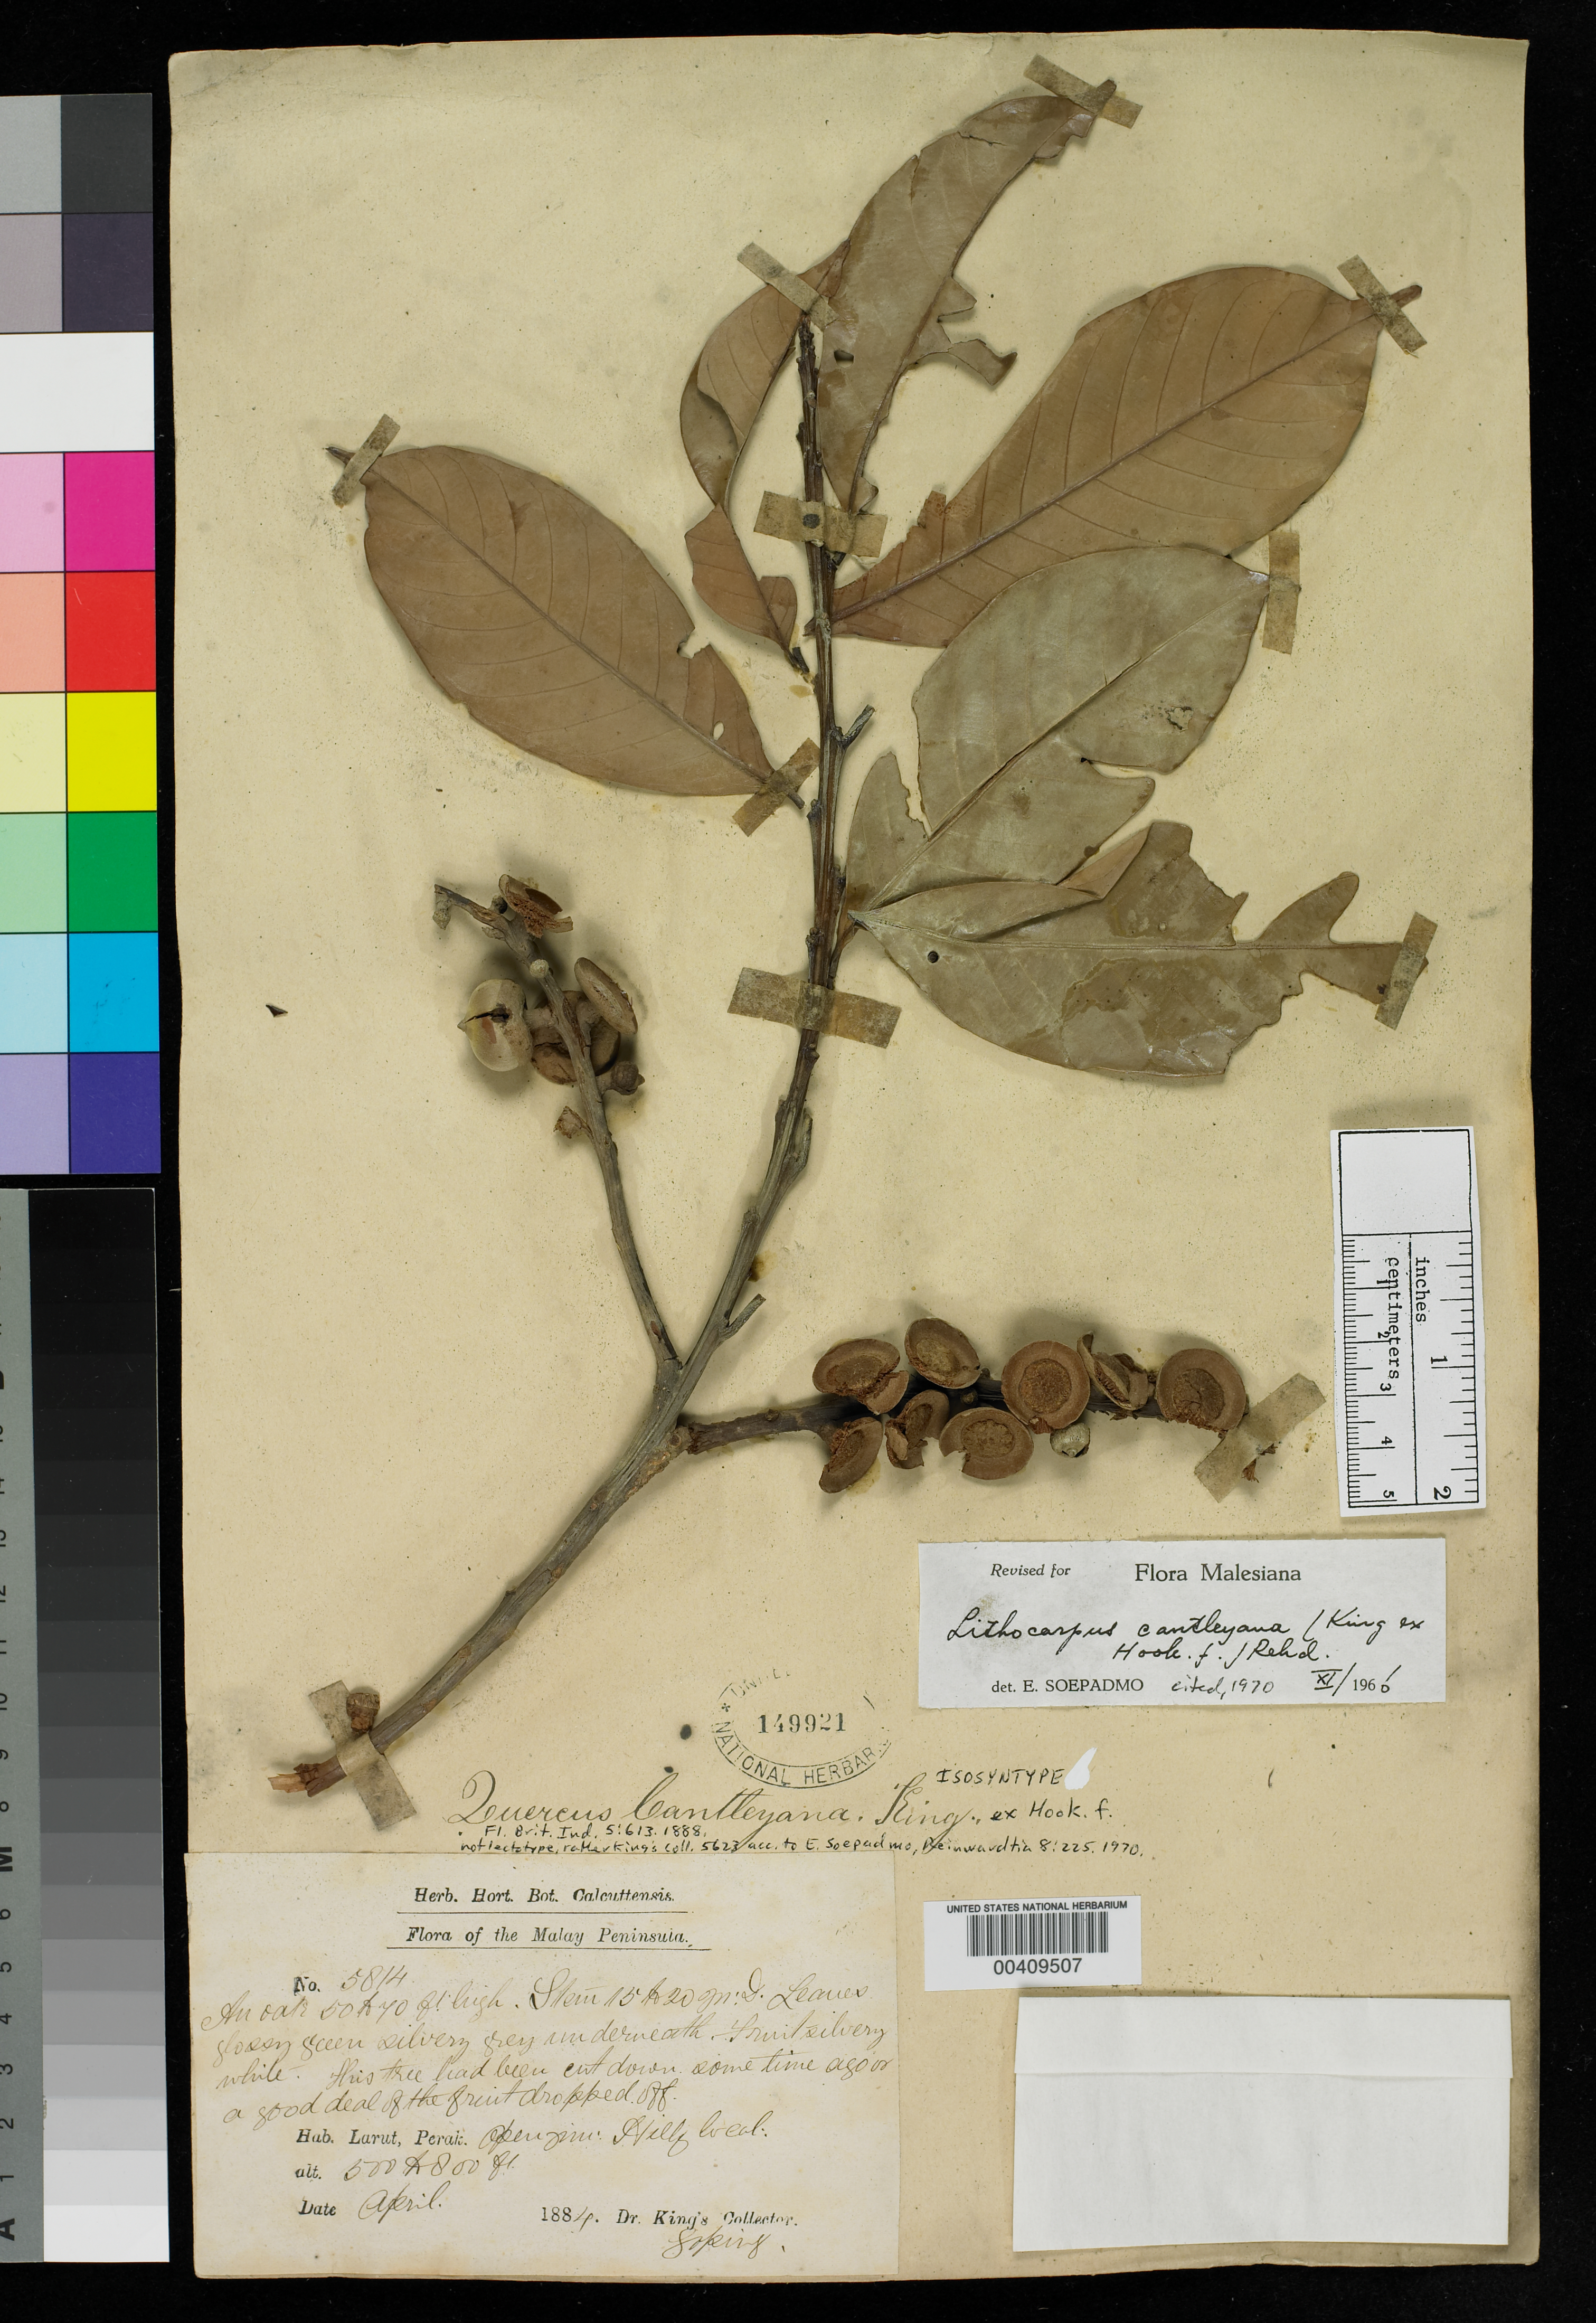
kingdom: Plantae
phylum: Tracheophyta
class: Magnoliopsida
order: Fagales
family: Fagaceae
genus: Quercus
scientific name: Quercus cantleyana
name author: King ex Hook. f.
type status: Isosyntype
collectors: H. Kunstler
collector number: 5814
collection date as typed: Apr 1884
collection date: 1884-04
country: Malaysia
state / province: Perak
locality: Larut, Sopking. [Malay Peninsula]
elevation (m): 152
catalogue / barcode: US 149921